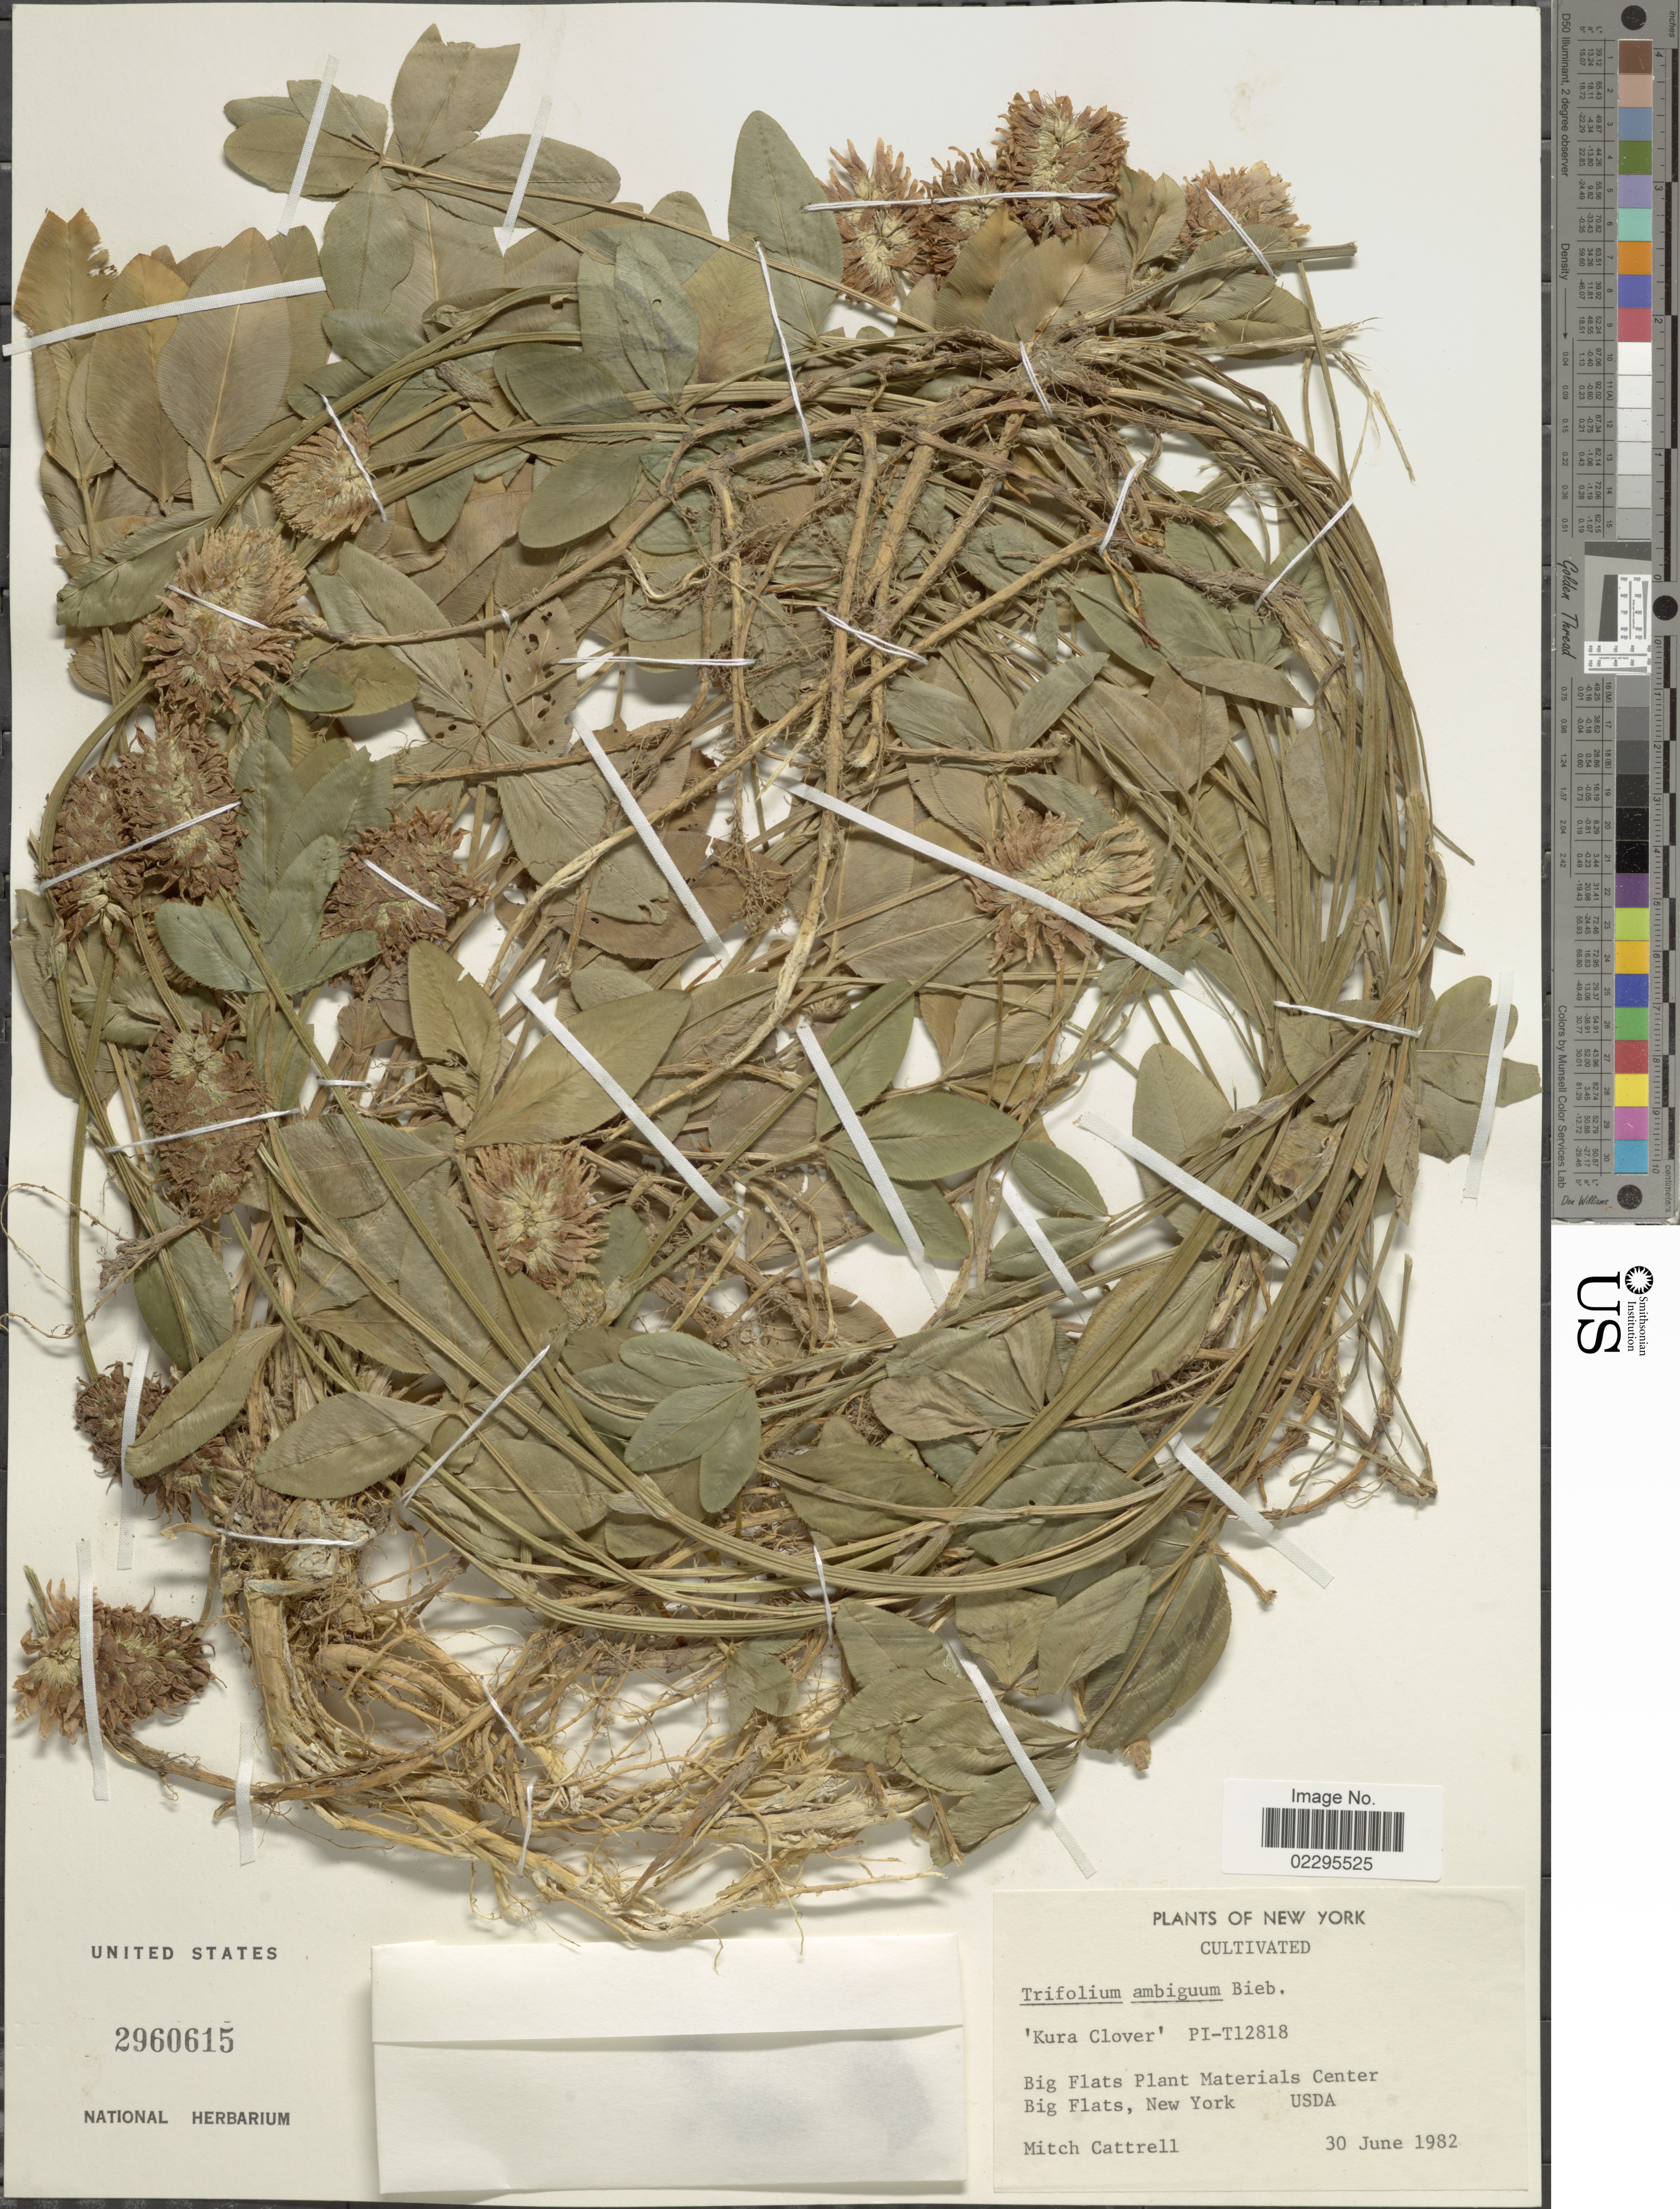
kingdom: Plantae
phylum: Tracheophyta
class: Magnoliopsida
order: Fabales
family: Fabaceae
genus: Trifolium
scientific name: Trifolium ambiguum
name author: M. Bieb.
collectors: M. Cattrell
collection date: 1982-06-30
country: United States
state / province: New York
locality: Big Flats Plant Materials Center. Big Flats USDA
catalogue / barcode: US 2960615